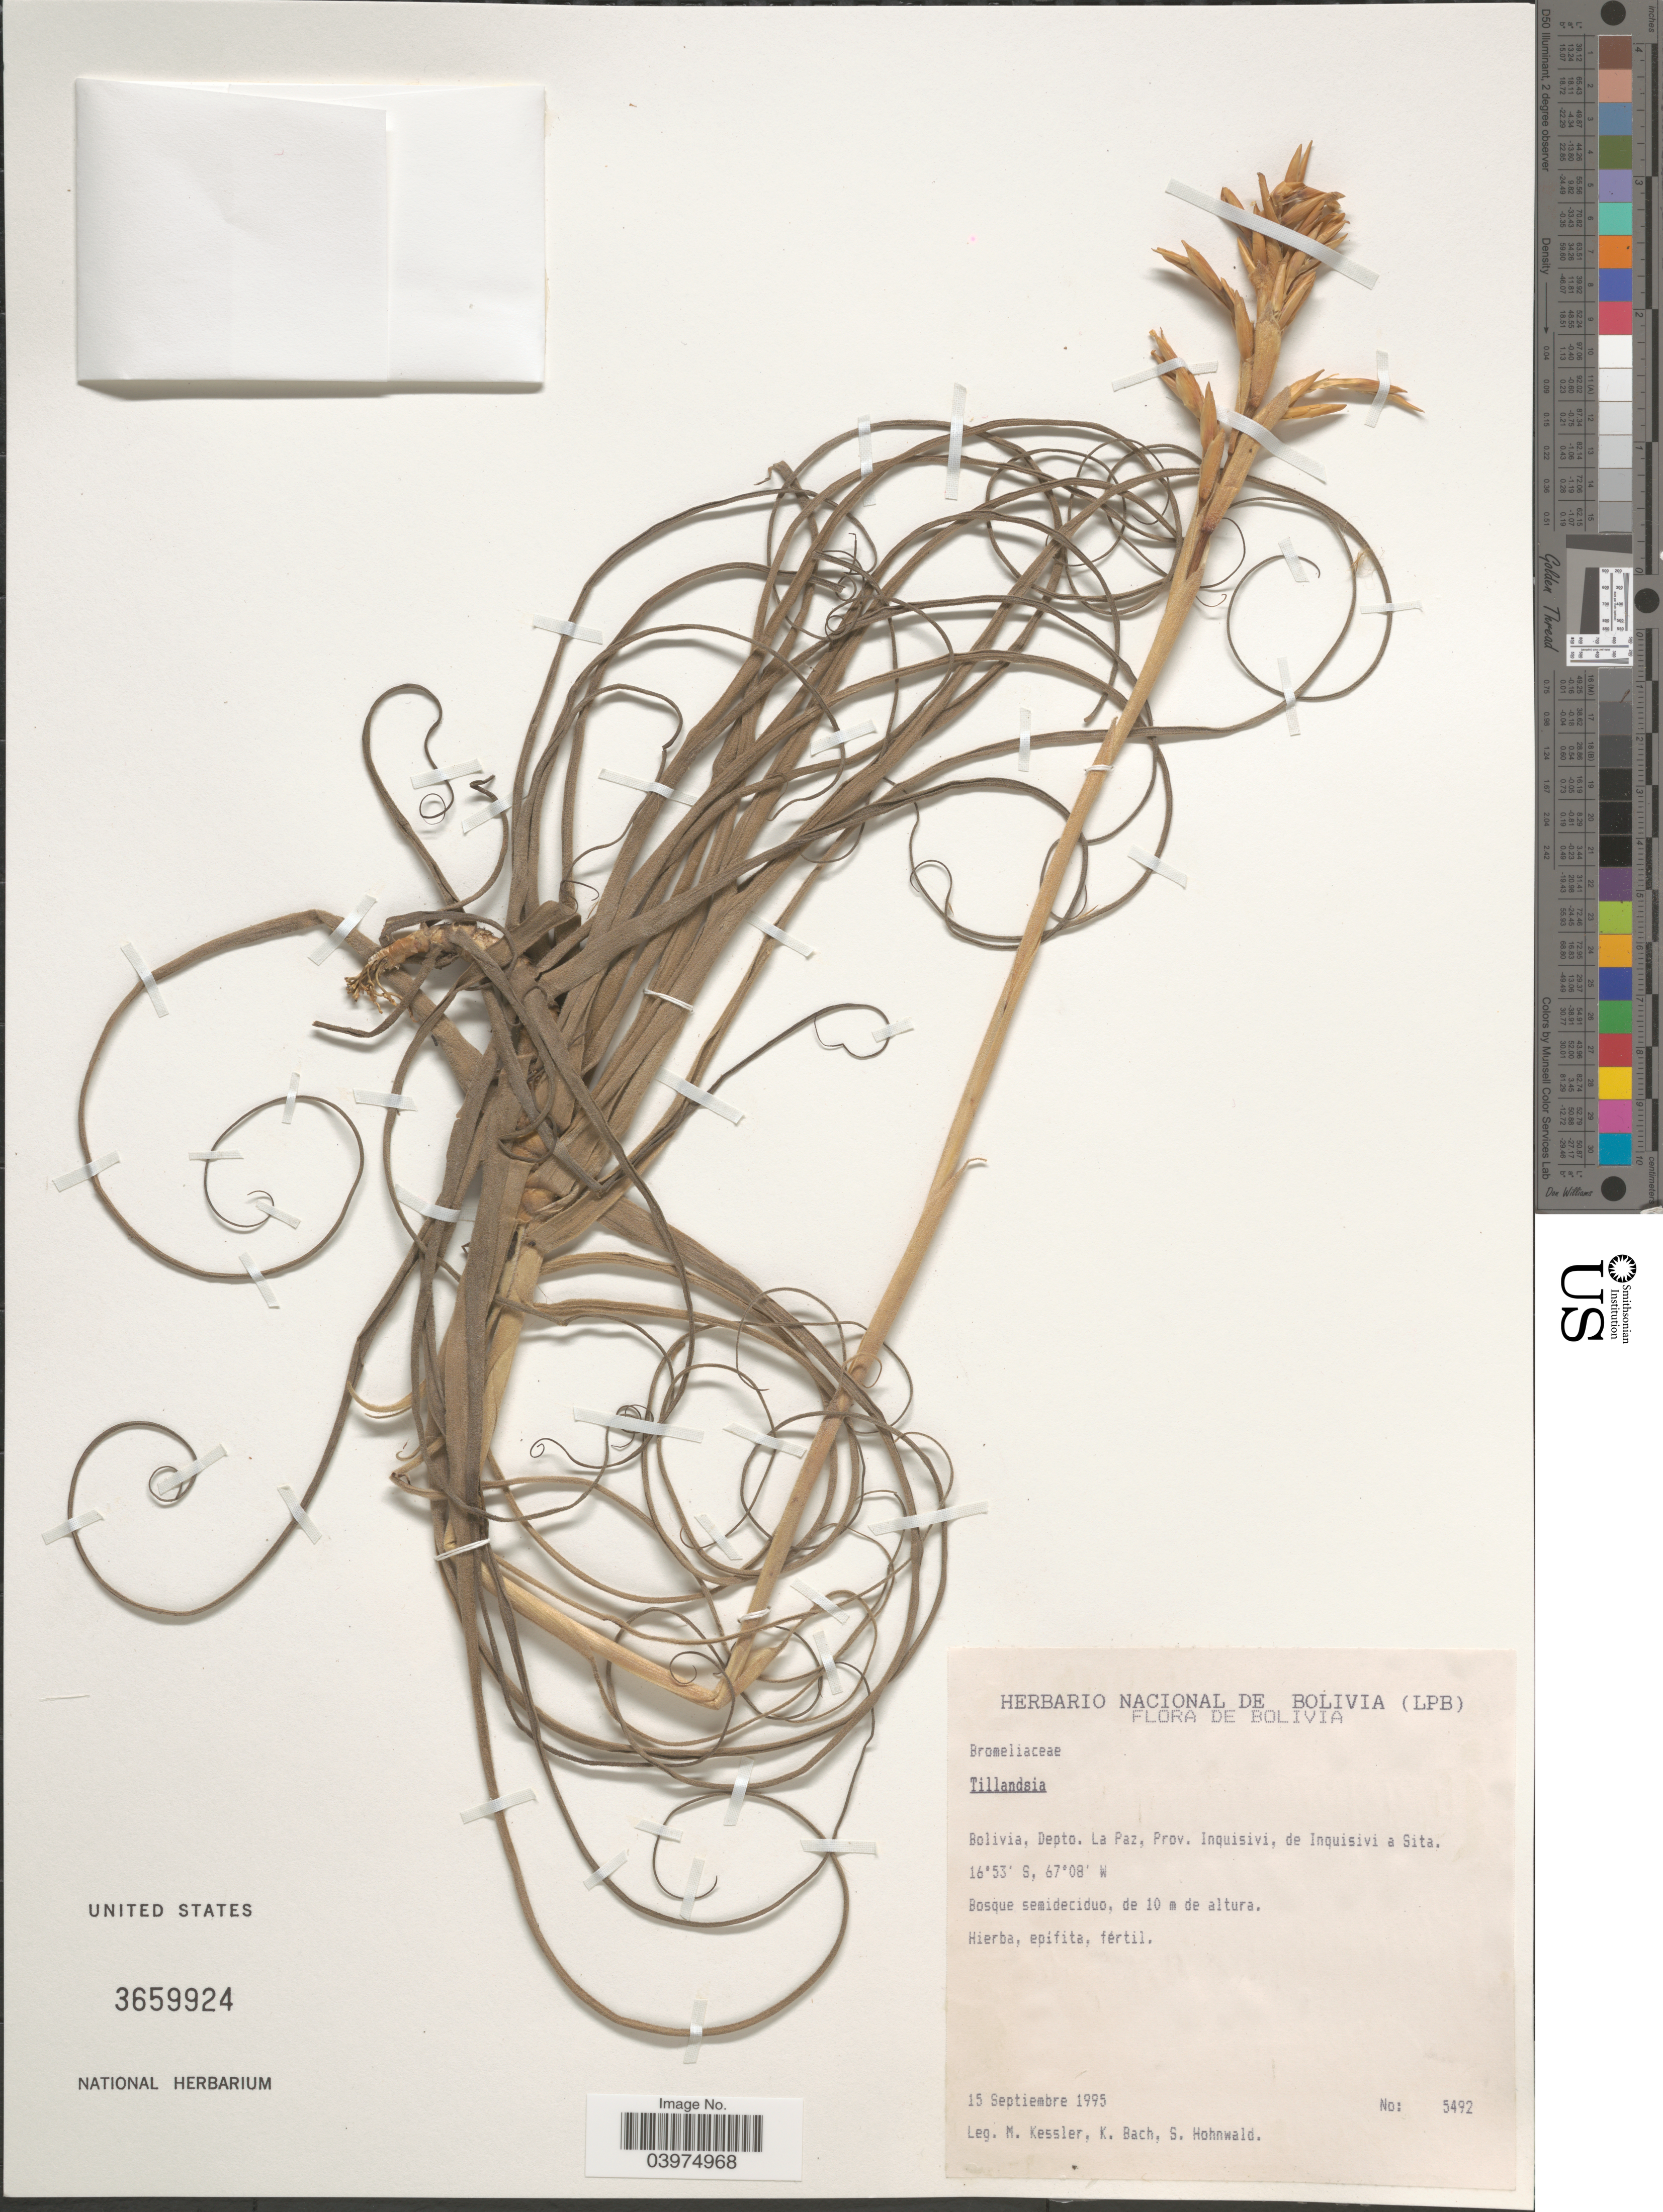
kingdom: Plantae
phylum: Tracheophyta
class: Liliopsida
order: Poales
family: Bromeliaceae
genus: Tillandsia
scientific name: Tillandsia sp.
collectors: M. Kessler, K. Bach & S. Hohnwald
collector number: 5492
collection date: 1995-09-15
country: Bolivia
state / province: La Paz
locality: Depto. La Paz, Prov. Inquisivi, de Inquisivi a Sita.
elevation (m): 10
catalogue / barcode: US 3659924